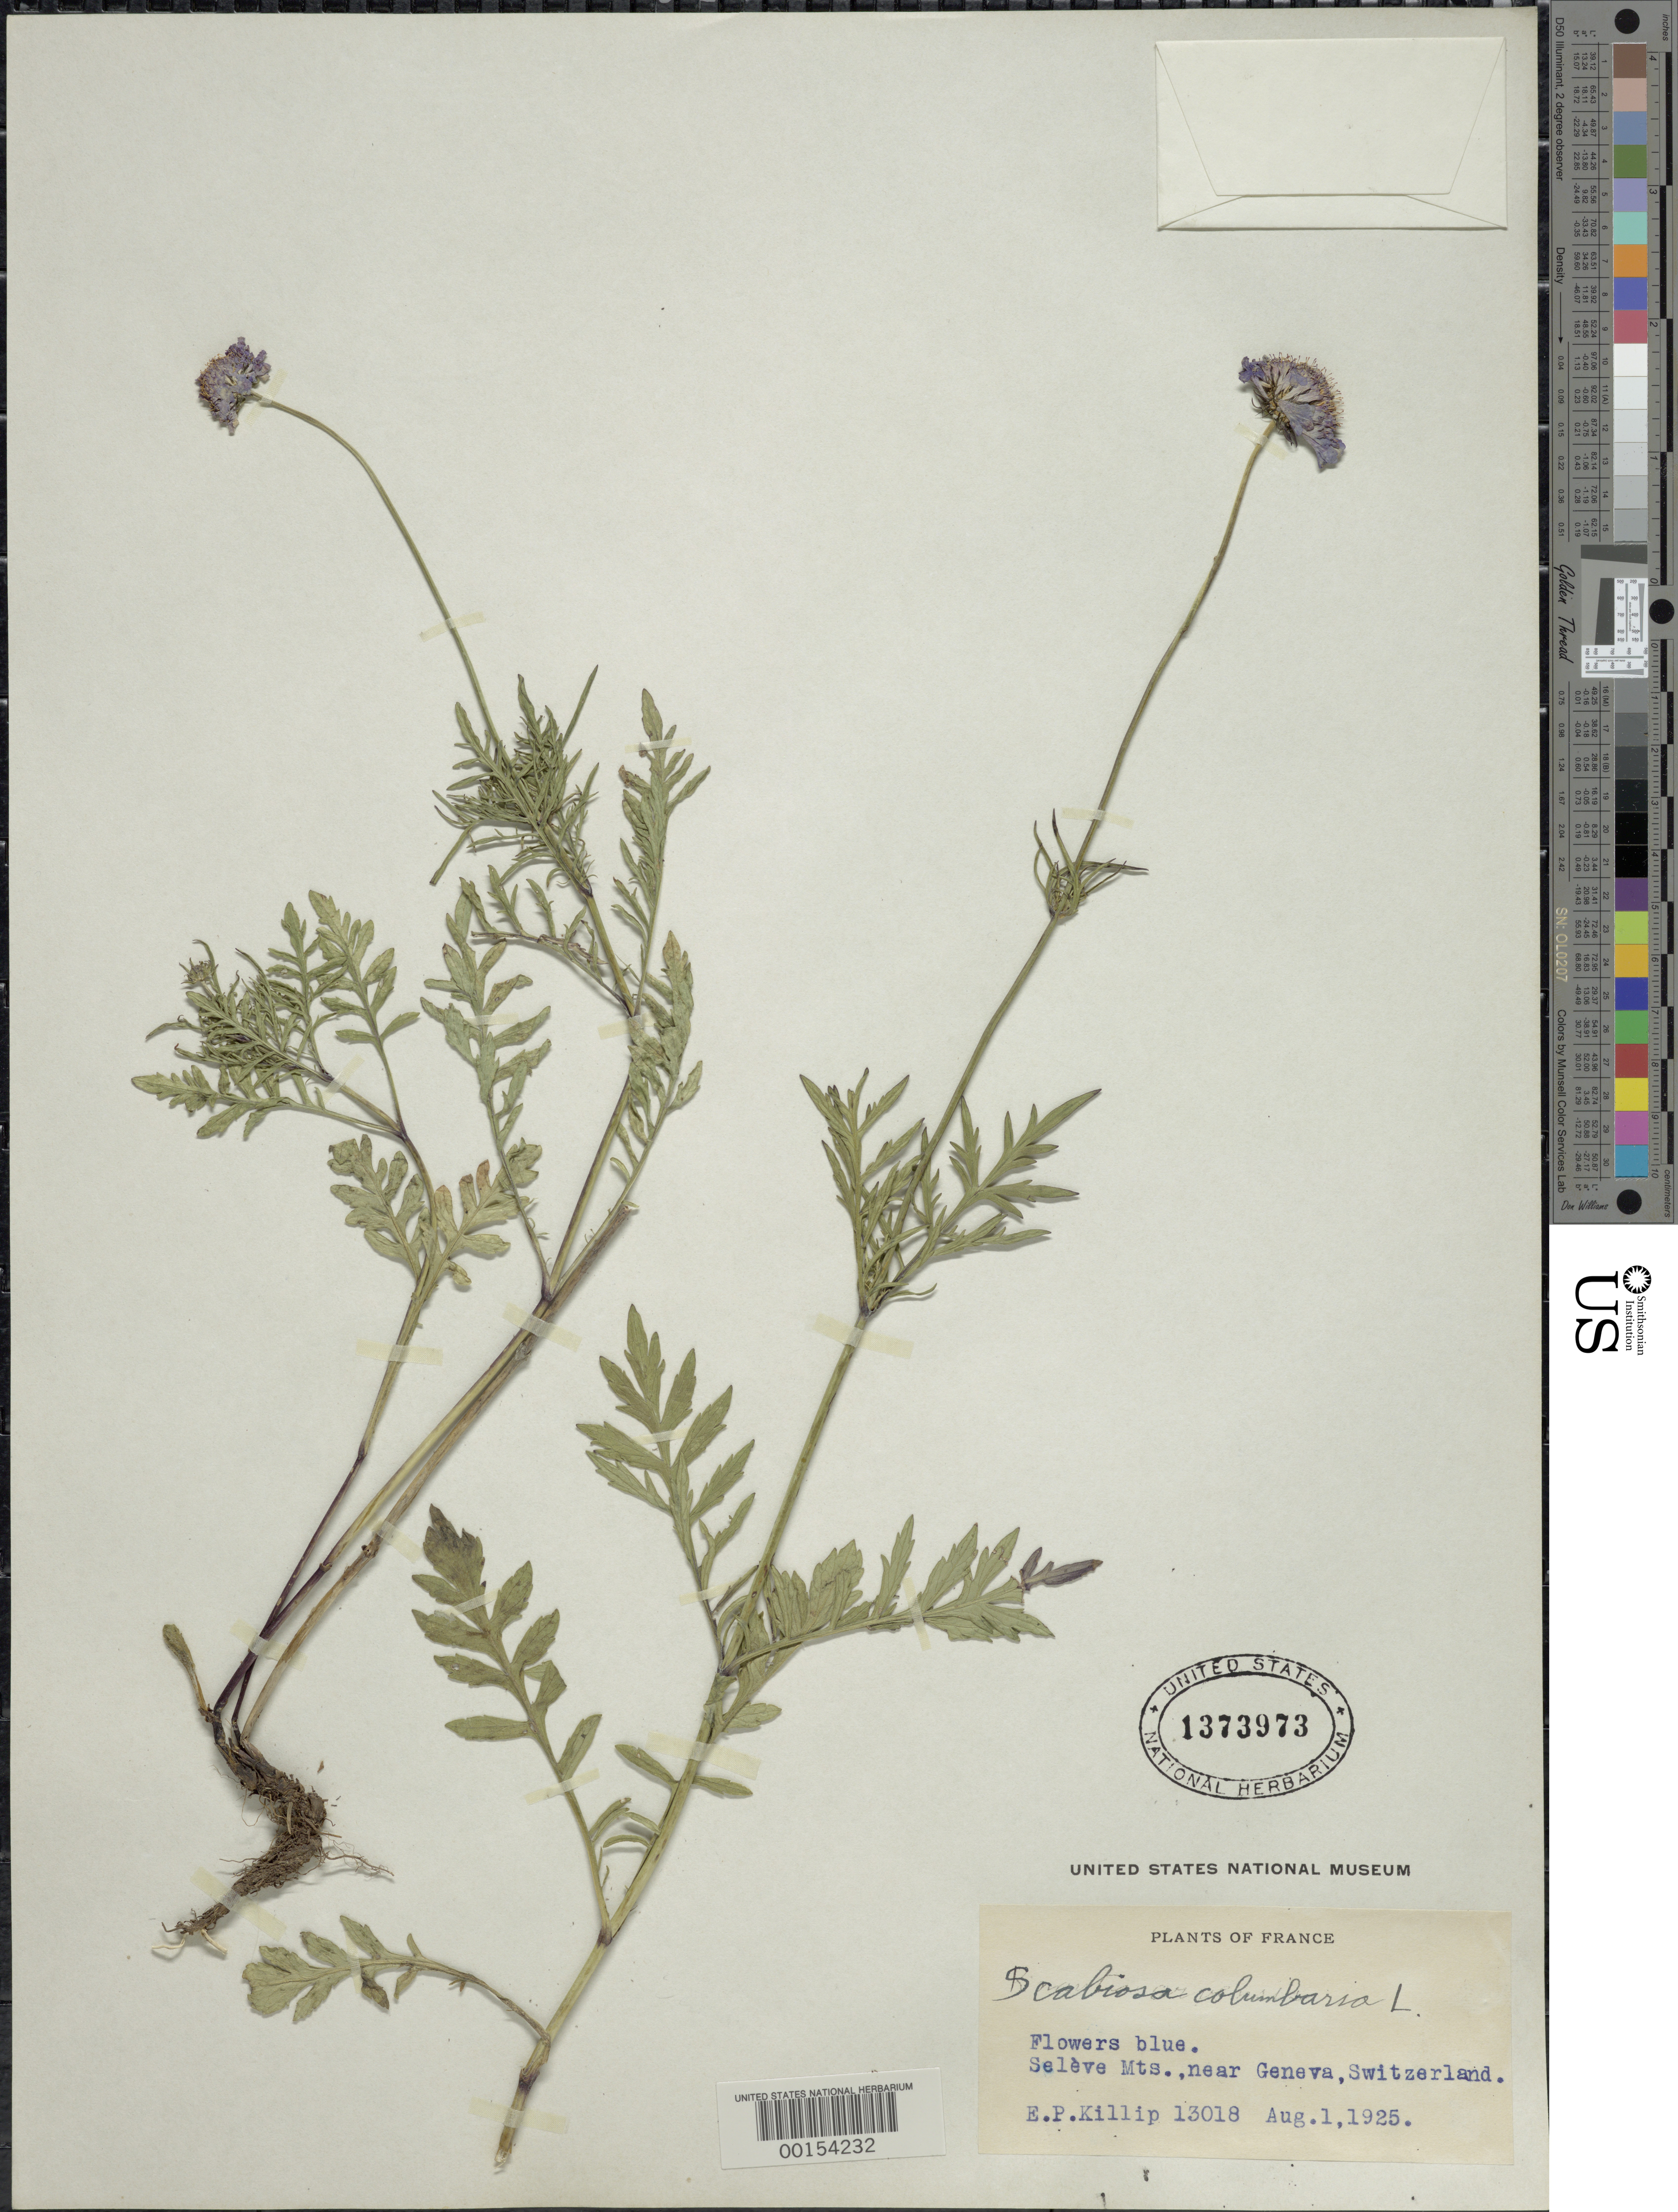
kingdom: Plantae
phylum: Tracheophyta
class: Magnoliopsida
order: Dipsacales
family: Caprifoliaceae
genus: Scabiosa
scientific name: Scabiosa columbaria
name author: L.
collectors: E. P. Killip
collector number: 13018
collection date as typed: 01 Aug 1925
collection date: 1925-08-01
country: Switzerland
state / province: Genève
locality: Geneva, Seleve Mts.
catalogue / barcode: US 1373973